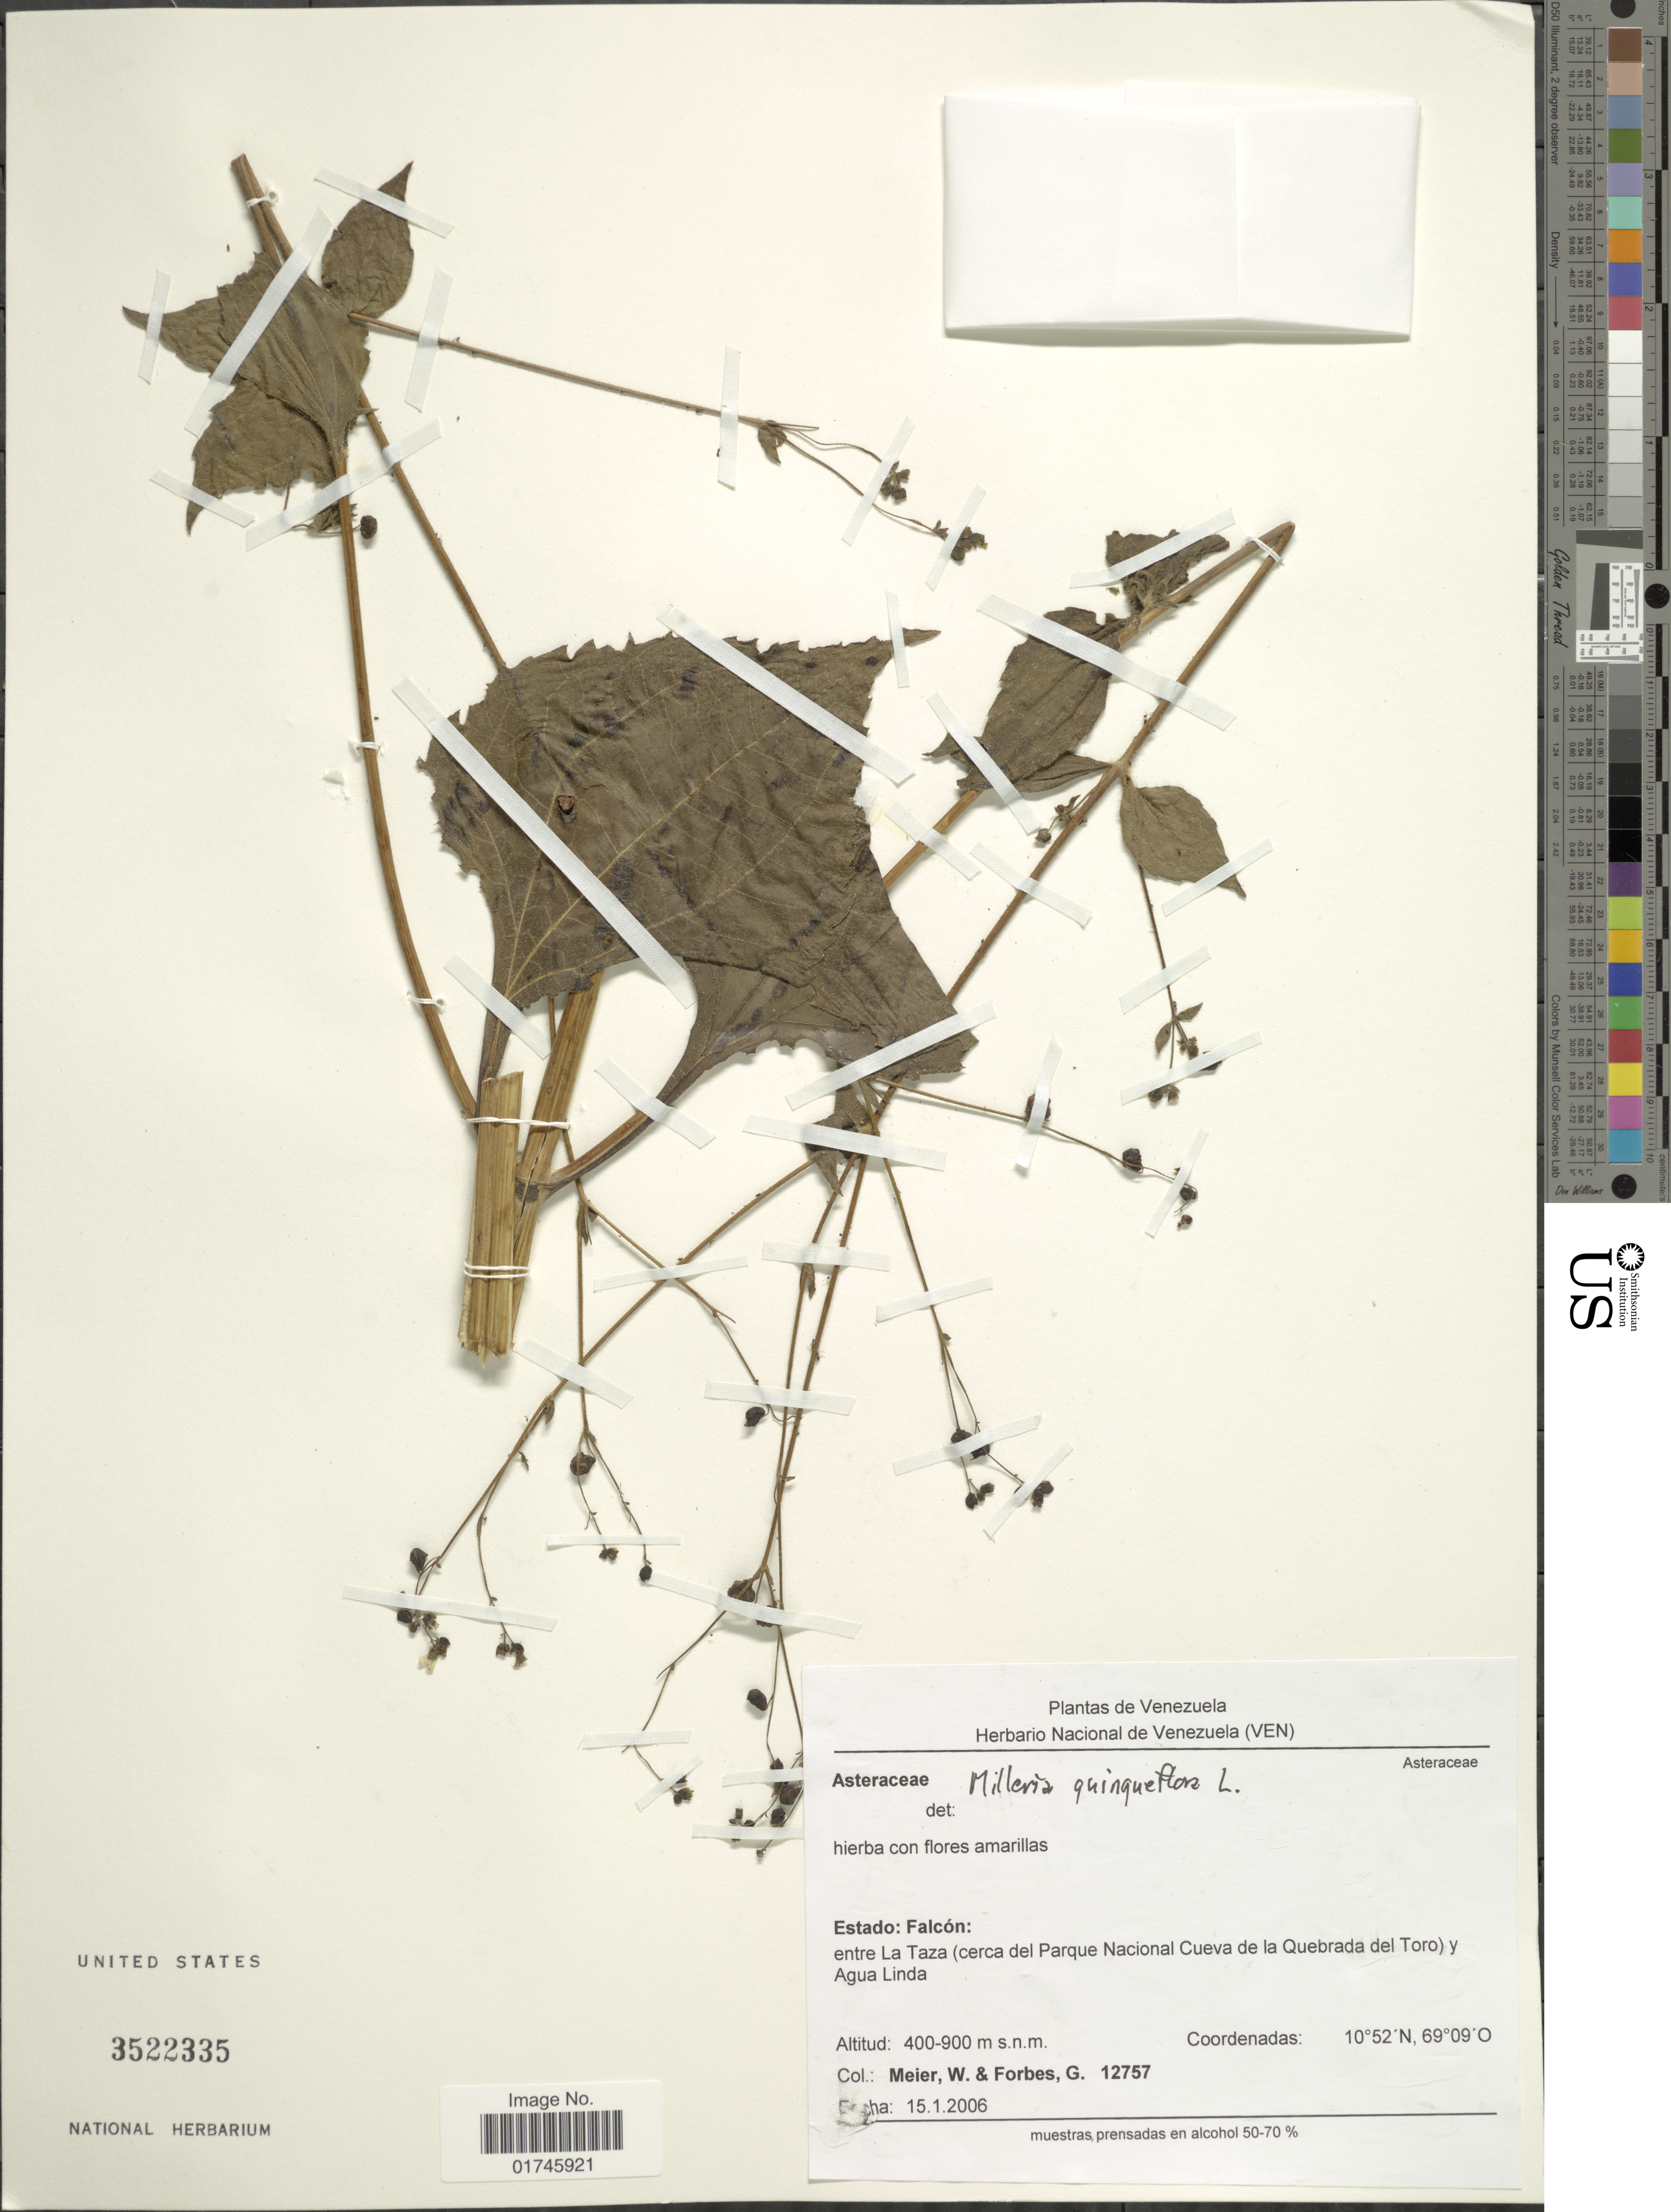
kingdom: Plantae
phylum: Tracheophyta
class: Magnoliopsida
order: Asterales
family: Asteraceae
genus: Milleria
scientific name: Milleria quinqueflora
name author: L.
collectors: W. Meier & G. Forbes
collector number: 12757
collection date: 2006-12-15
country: Venezuela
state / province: Falcón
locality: Estado: Falcon entre La Taza (ecrca del Parque Nacional Cueva de la Quebrada del Toro) y Agua Linda.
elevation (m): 400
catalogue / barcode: US 3522335